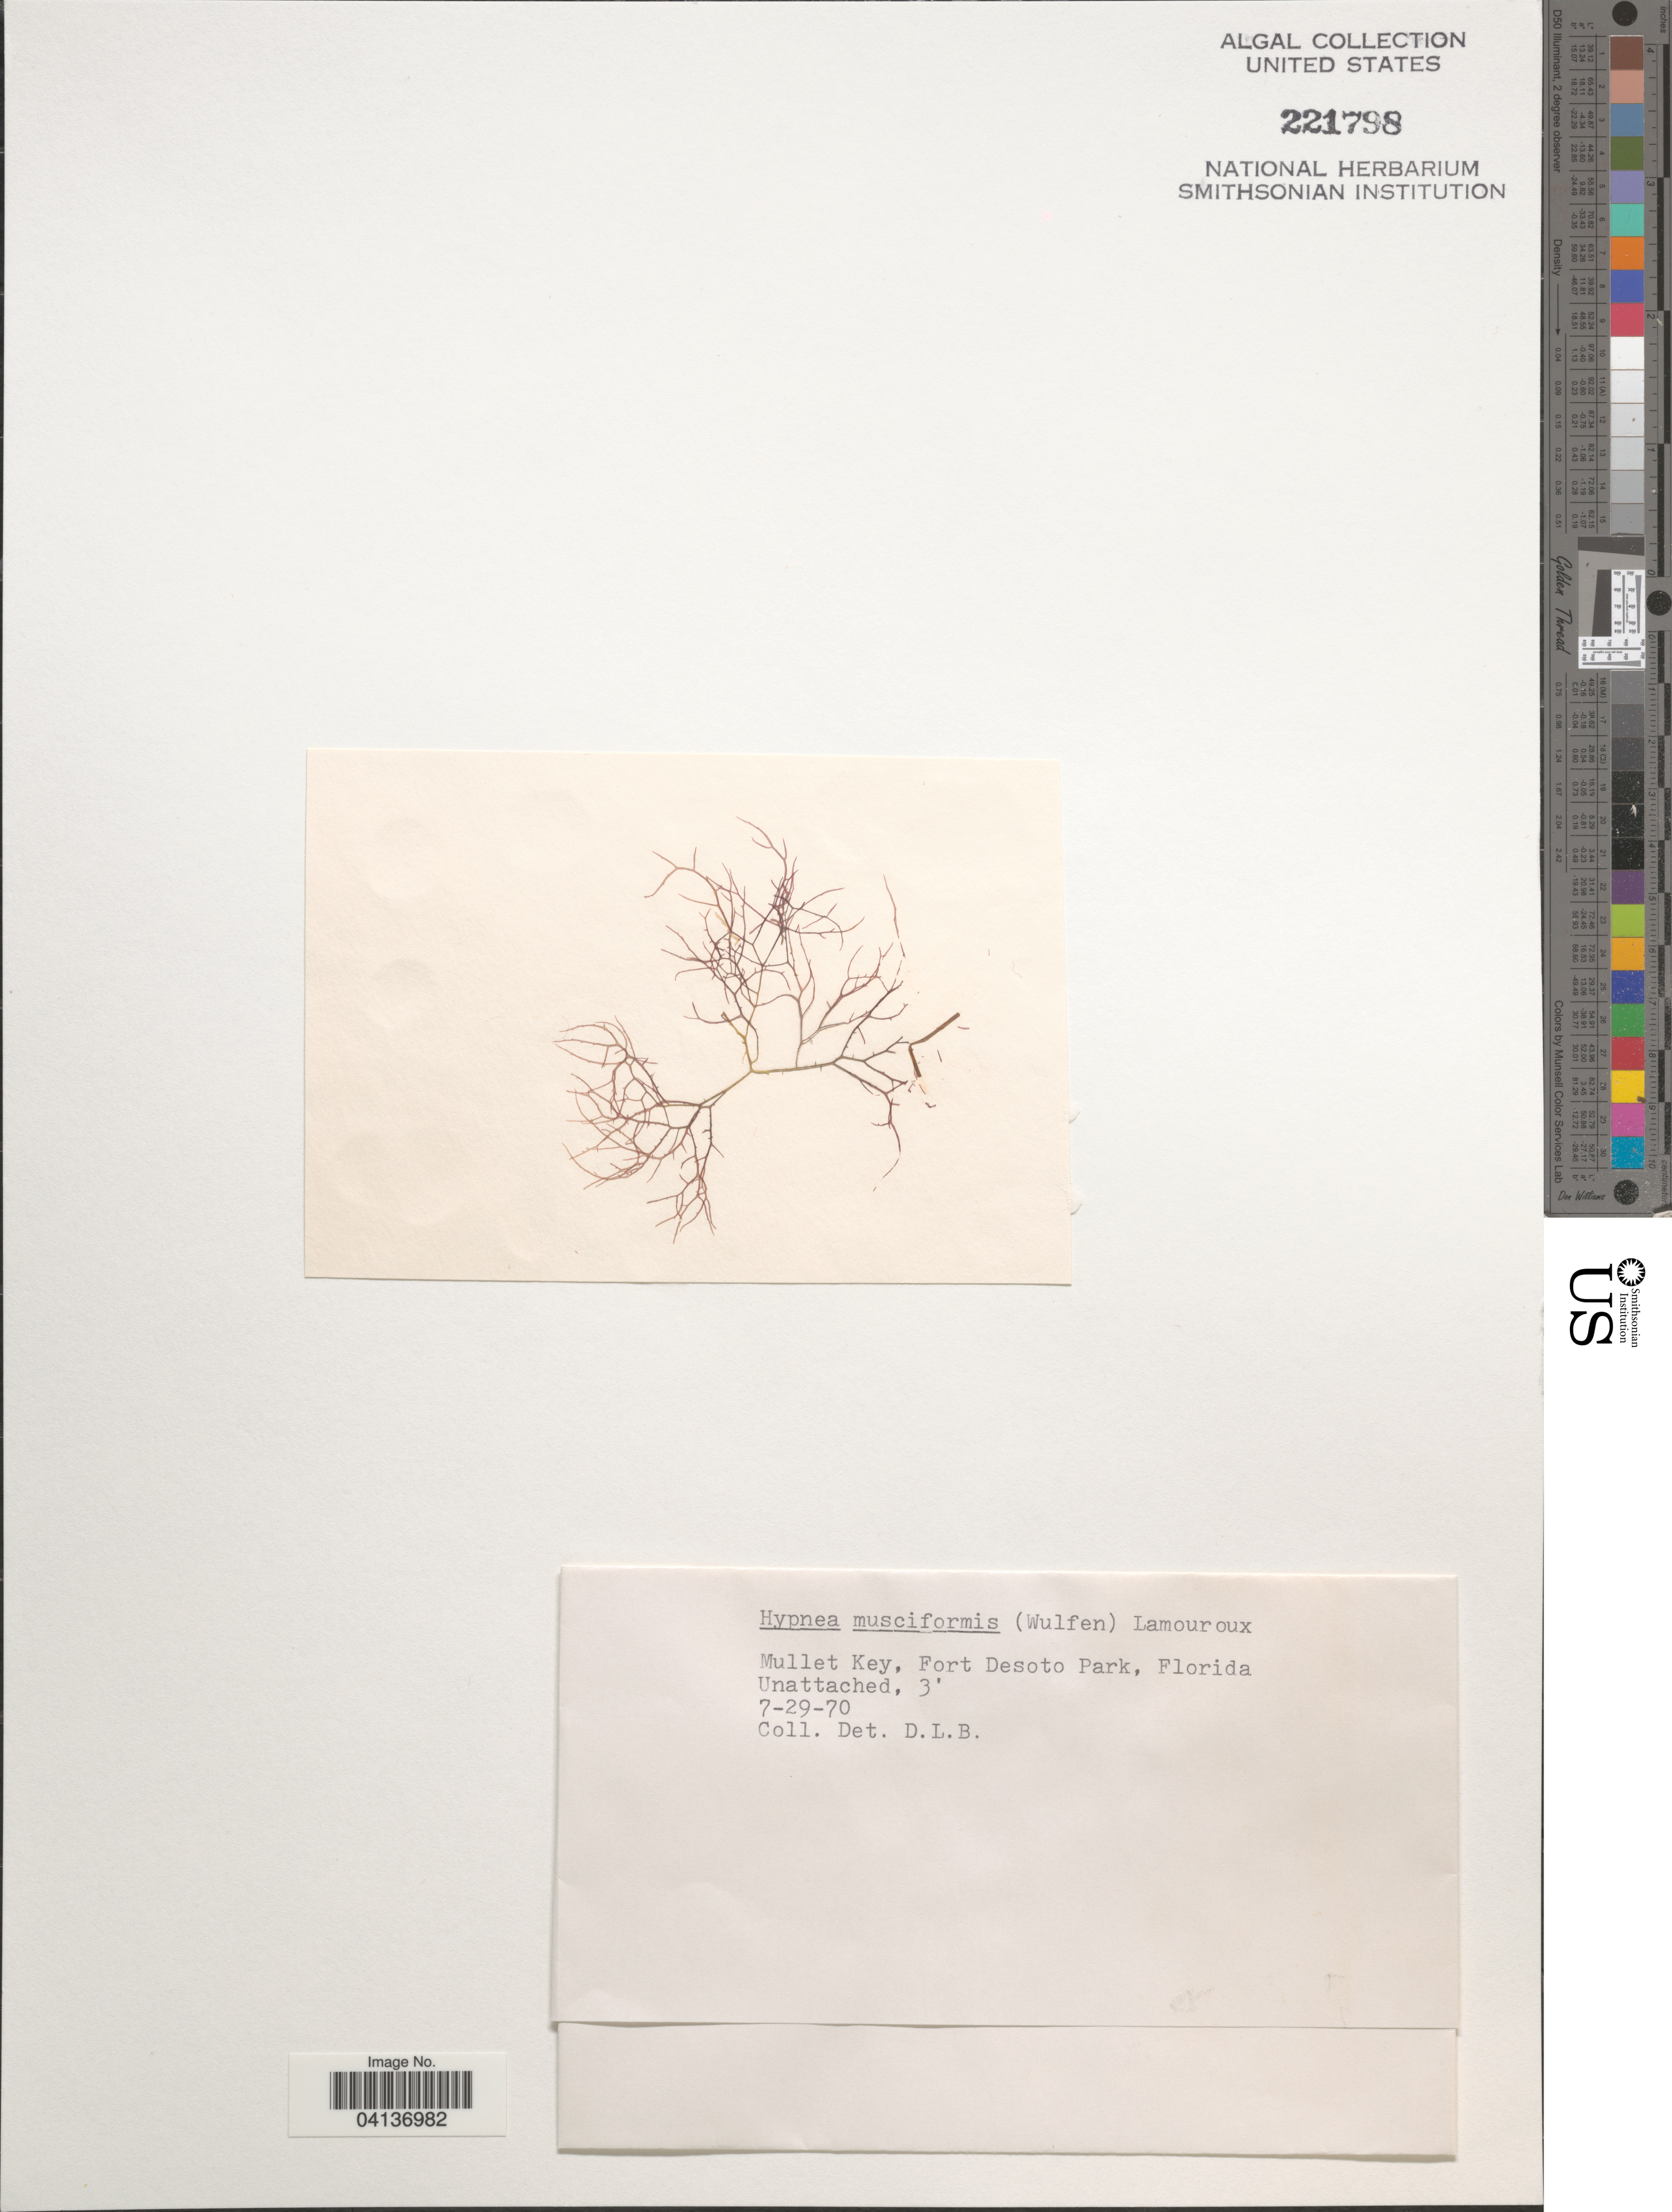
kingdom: Plantae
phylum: Rhodophyta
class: Florideophyceae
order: Gigartinales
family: Cystocloniaceae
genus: Hypnea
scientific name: Hypnea musciformis var. esperi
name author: J. Agardh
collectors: D. L. B.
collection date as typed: Transcribed d/m/y: 29/7/70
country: United States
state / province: Florida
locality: Mullet Key, Fort Desoto Park.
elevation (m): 1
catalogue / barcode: US 221798